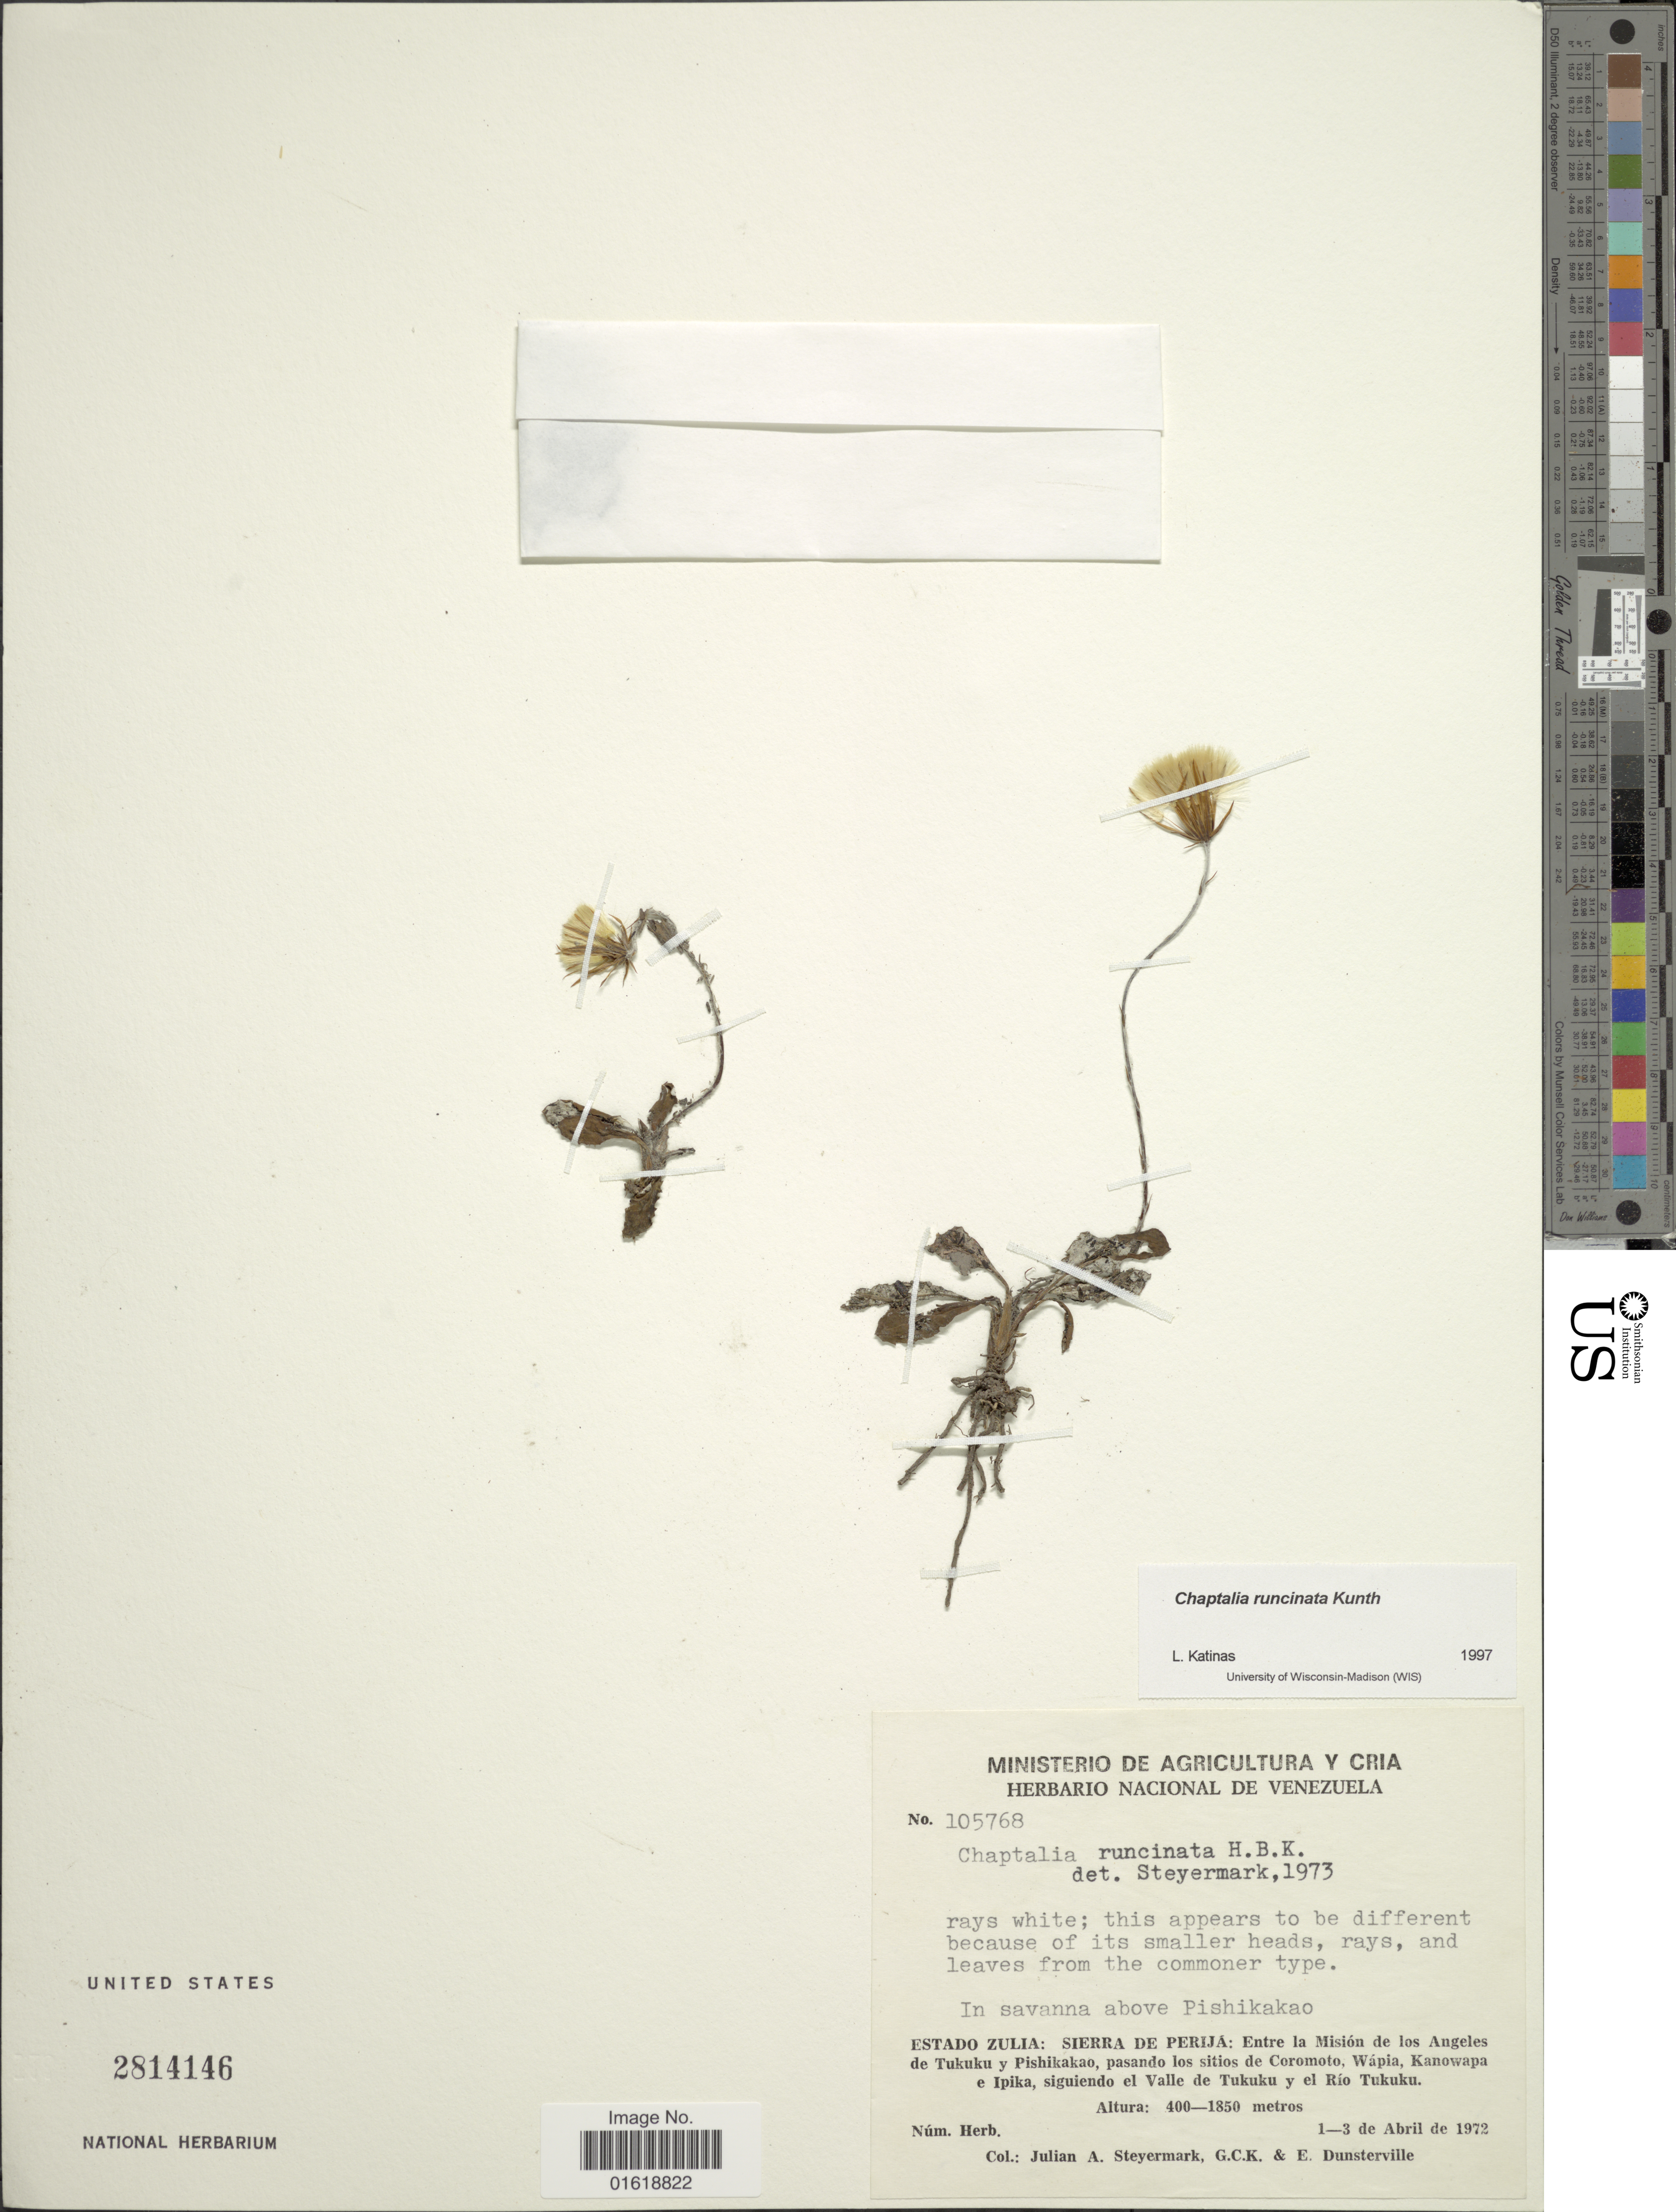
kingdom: Plantae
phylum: Tracheophyta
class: Magnoliopsida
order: Asterales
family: Asteraceae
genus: Chaptalia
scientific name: Chaptalia runcinata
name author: Kunth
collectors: J. Steyermark, G. C. K. Dunsterville & E. Dunsterville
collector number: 105768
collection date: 1972-04-01/1972-04-03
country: Venezuela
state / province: Zulia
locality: In savanna above Pishikakao. Estado Zulia: Sierra de Perijá: Entre la Misión de los Angeles de Tukuku y Pishikakao, pasando los sitios de Coromoto, Wápia, Kanowapa e Ipika, siguiendo el Valle de Tukuku y el Río Tukuku.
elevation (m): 400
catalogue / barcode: US 2814146